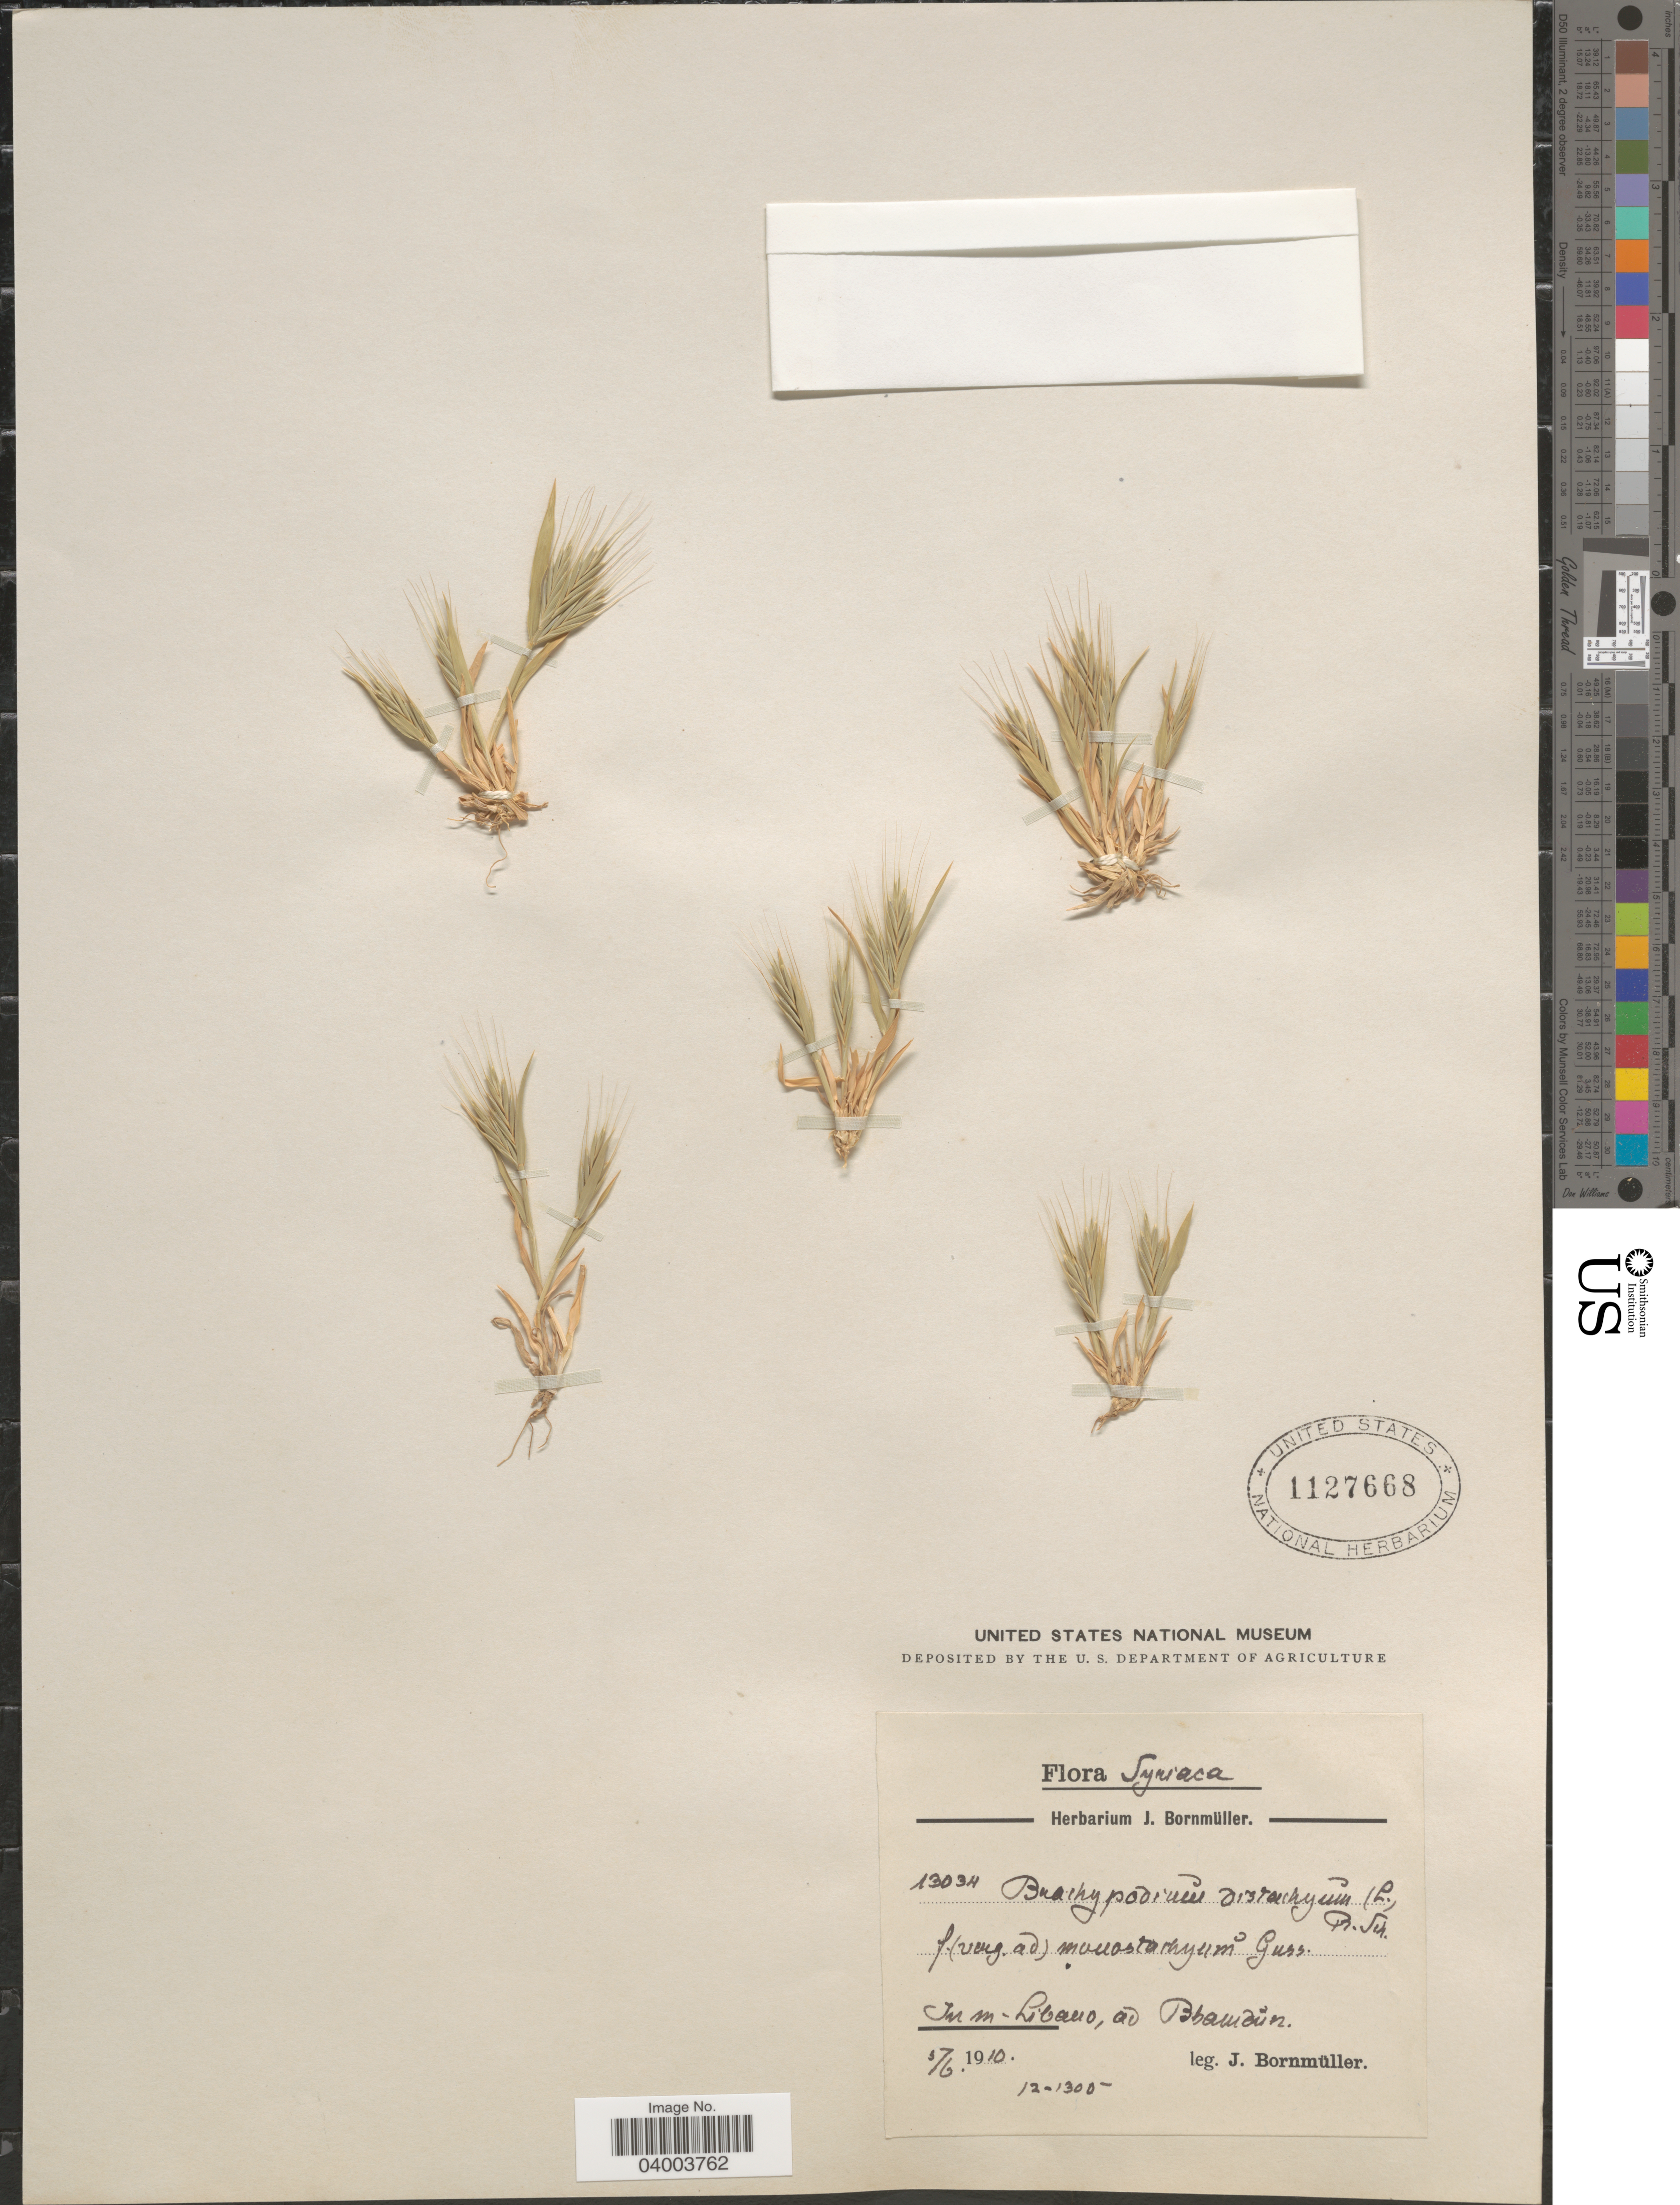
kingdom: Plantae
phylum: Tracheophyta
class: Liliopsida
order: Poales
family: Poaceae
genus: Brachypodium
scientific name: Brachypodium distachyon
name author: (L.) P. Beauv.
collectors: J. Bornmüller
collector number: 13034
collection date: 1910-06-05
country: Syria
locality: In m-Libano, ad Bhaudun.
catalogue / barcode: US 1127668